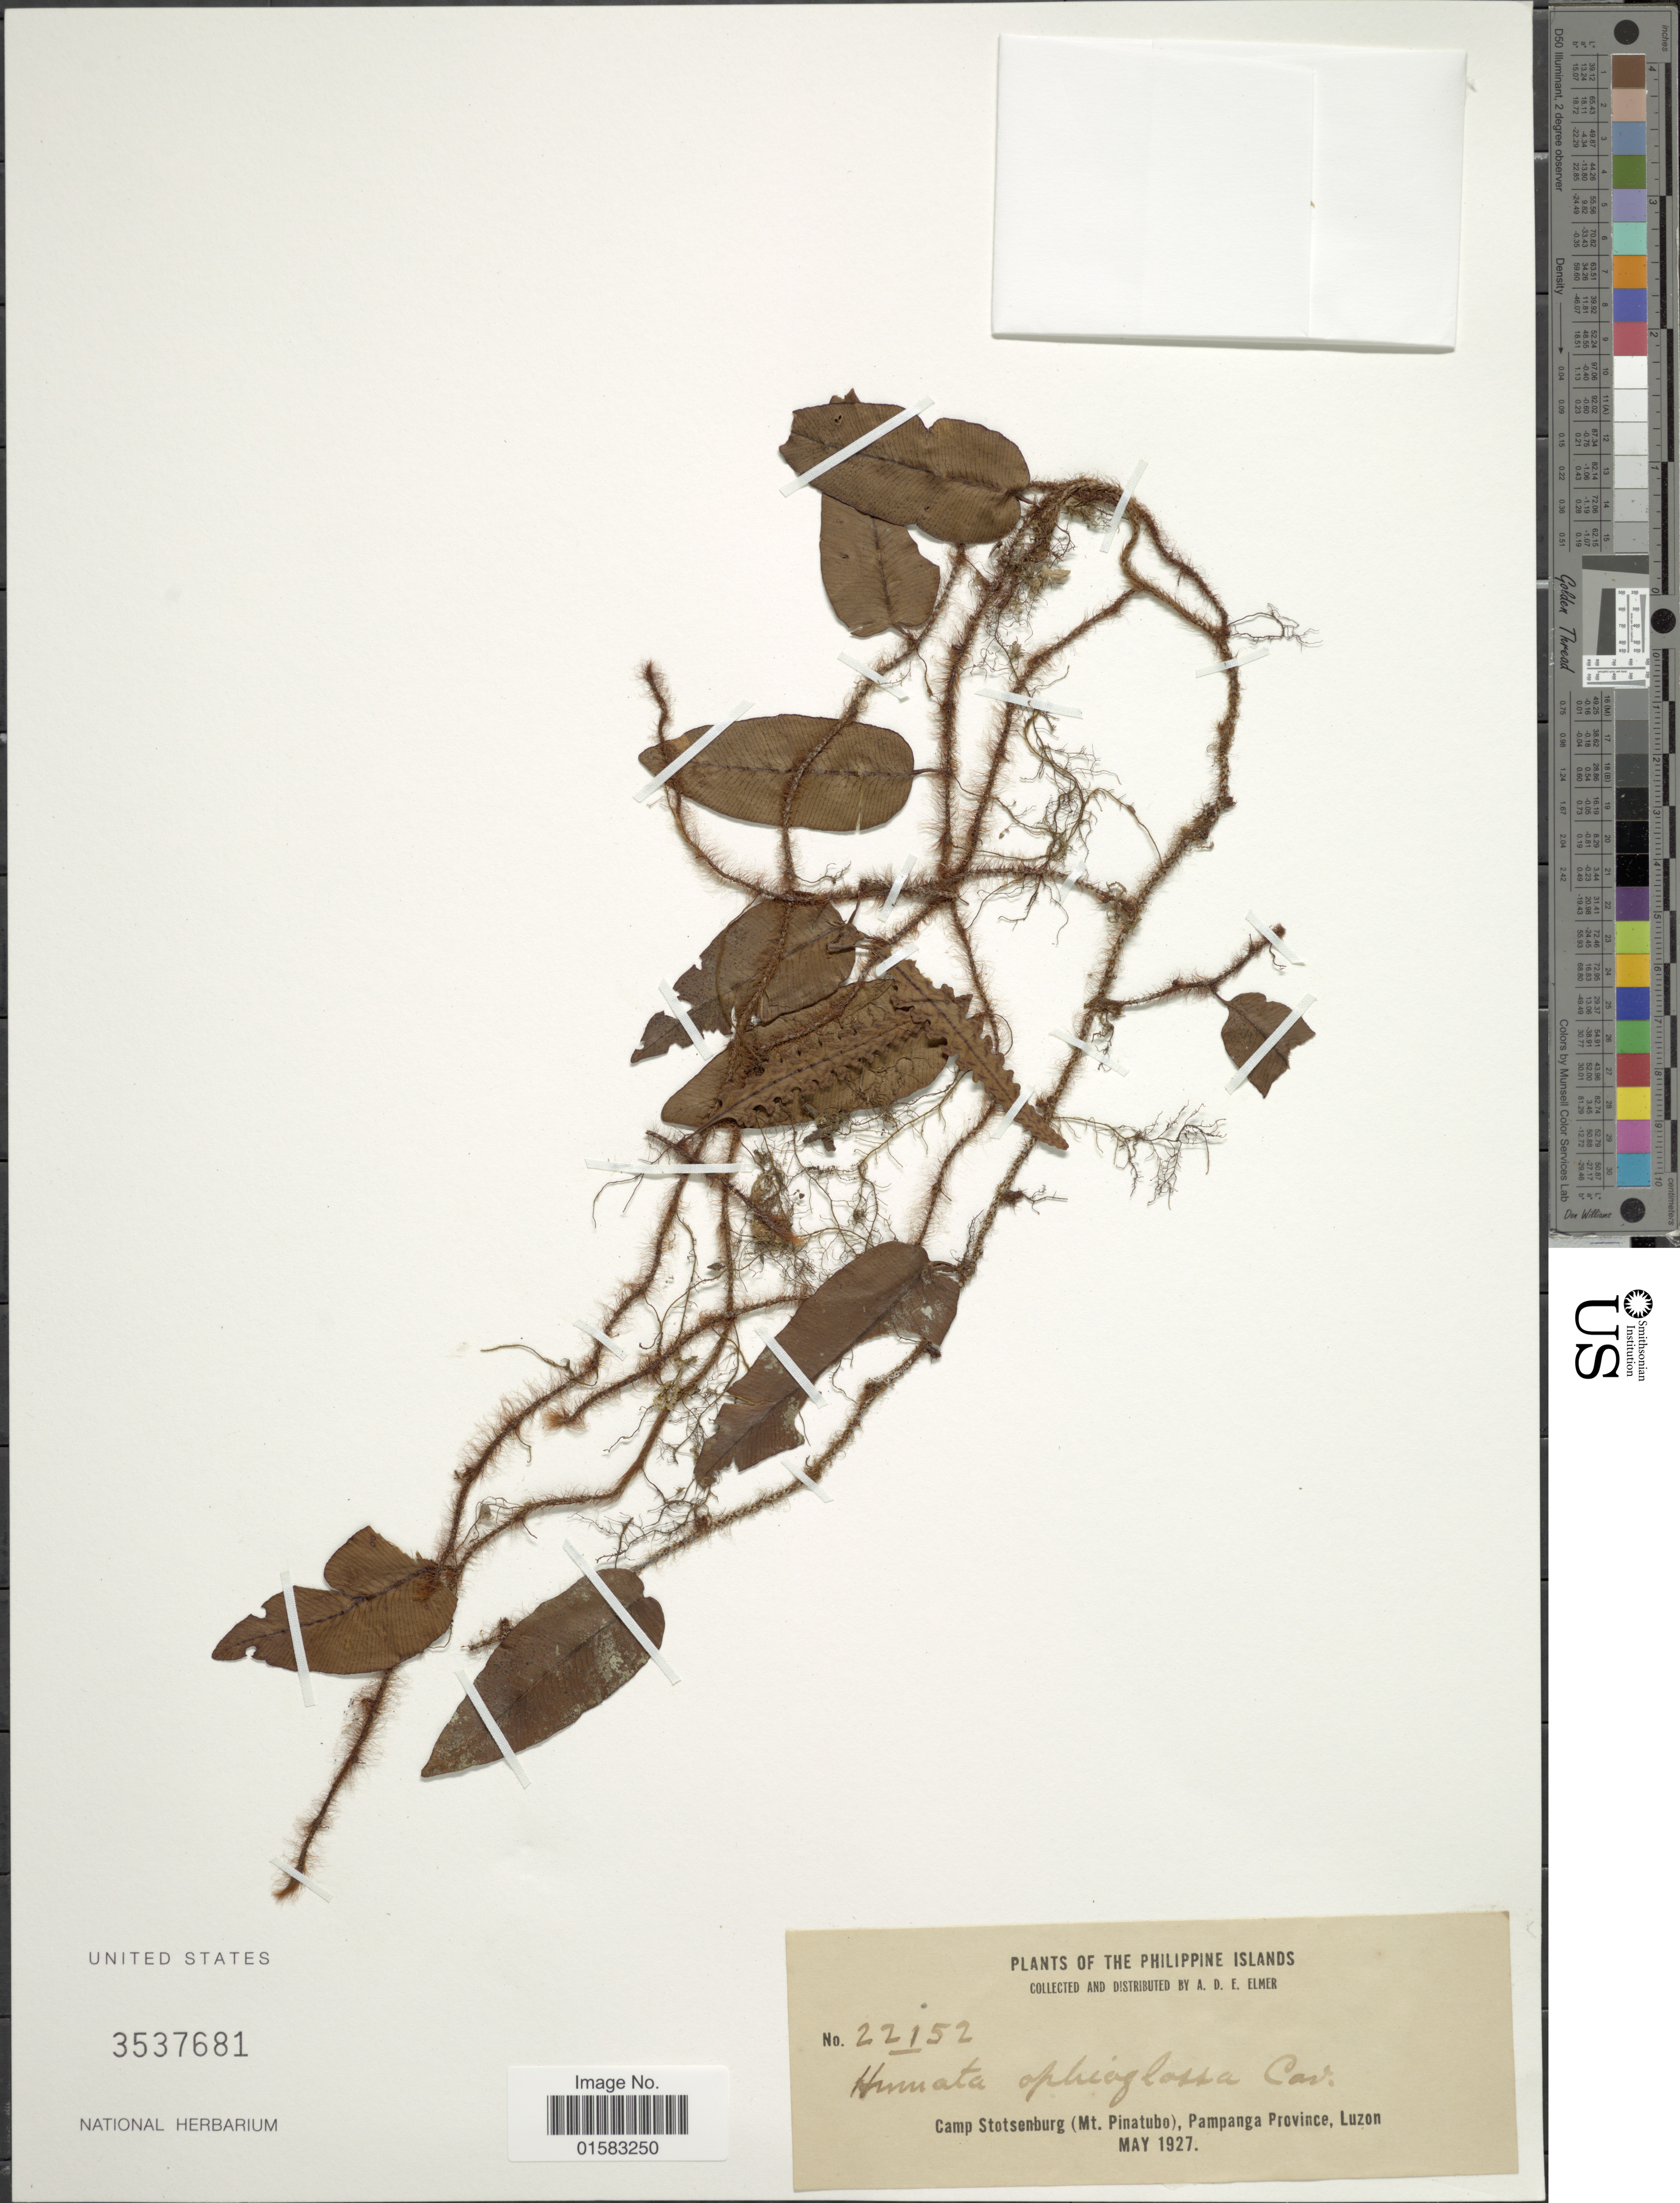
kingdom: Plantae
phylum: Tracheophyta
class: Polypodiopsida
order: Polypodiales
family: Davalliaceae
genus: Davallia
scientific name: Davallia ophioglossa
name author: Cav.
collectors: A. D. E. Elmer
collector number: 22152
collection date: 1927-05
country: Philippines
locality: Camp Stotsenburg (Mt. Pinatubo), Pampanga Province, Luzon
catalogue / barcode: US 3537681